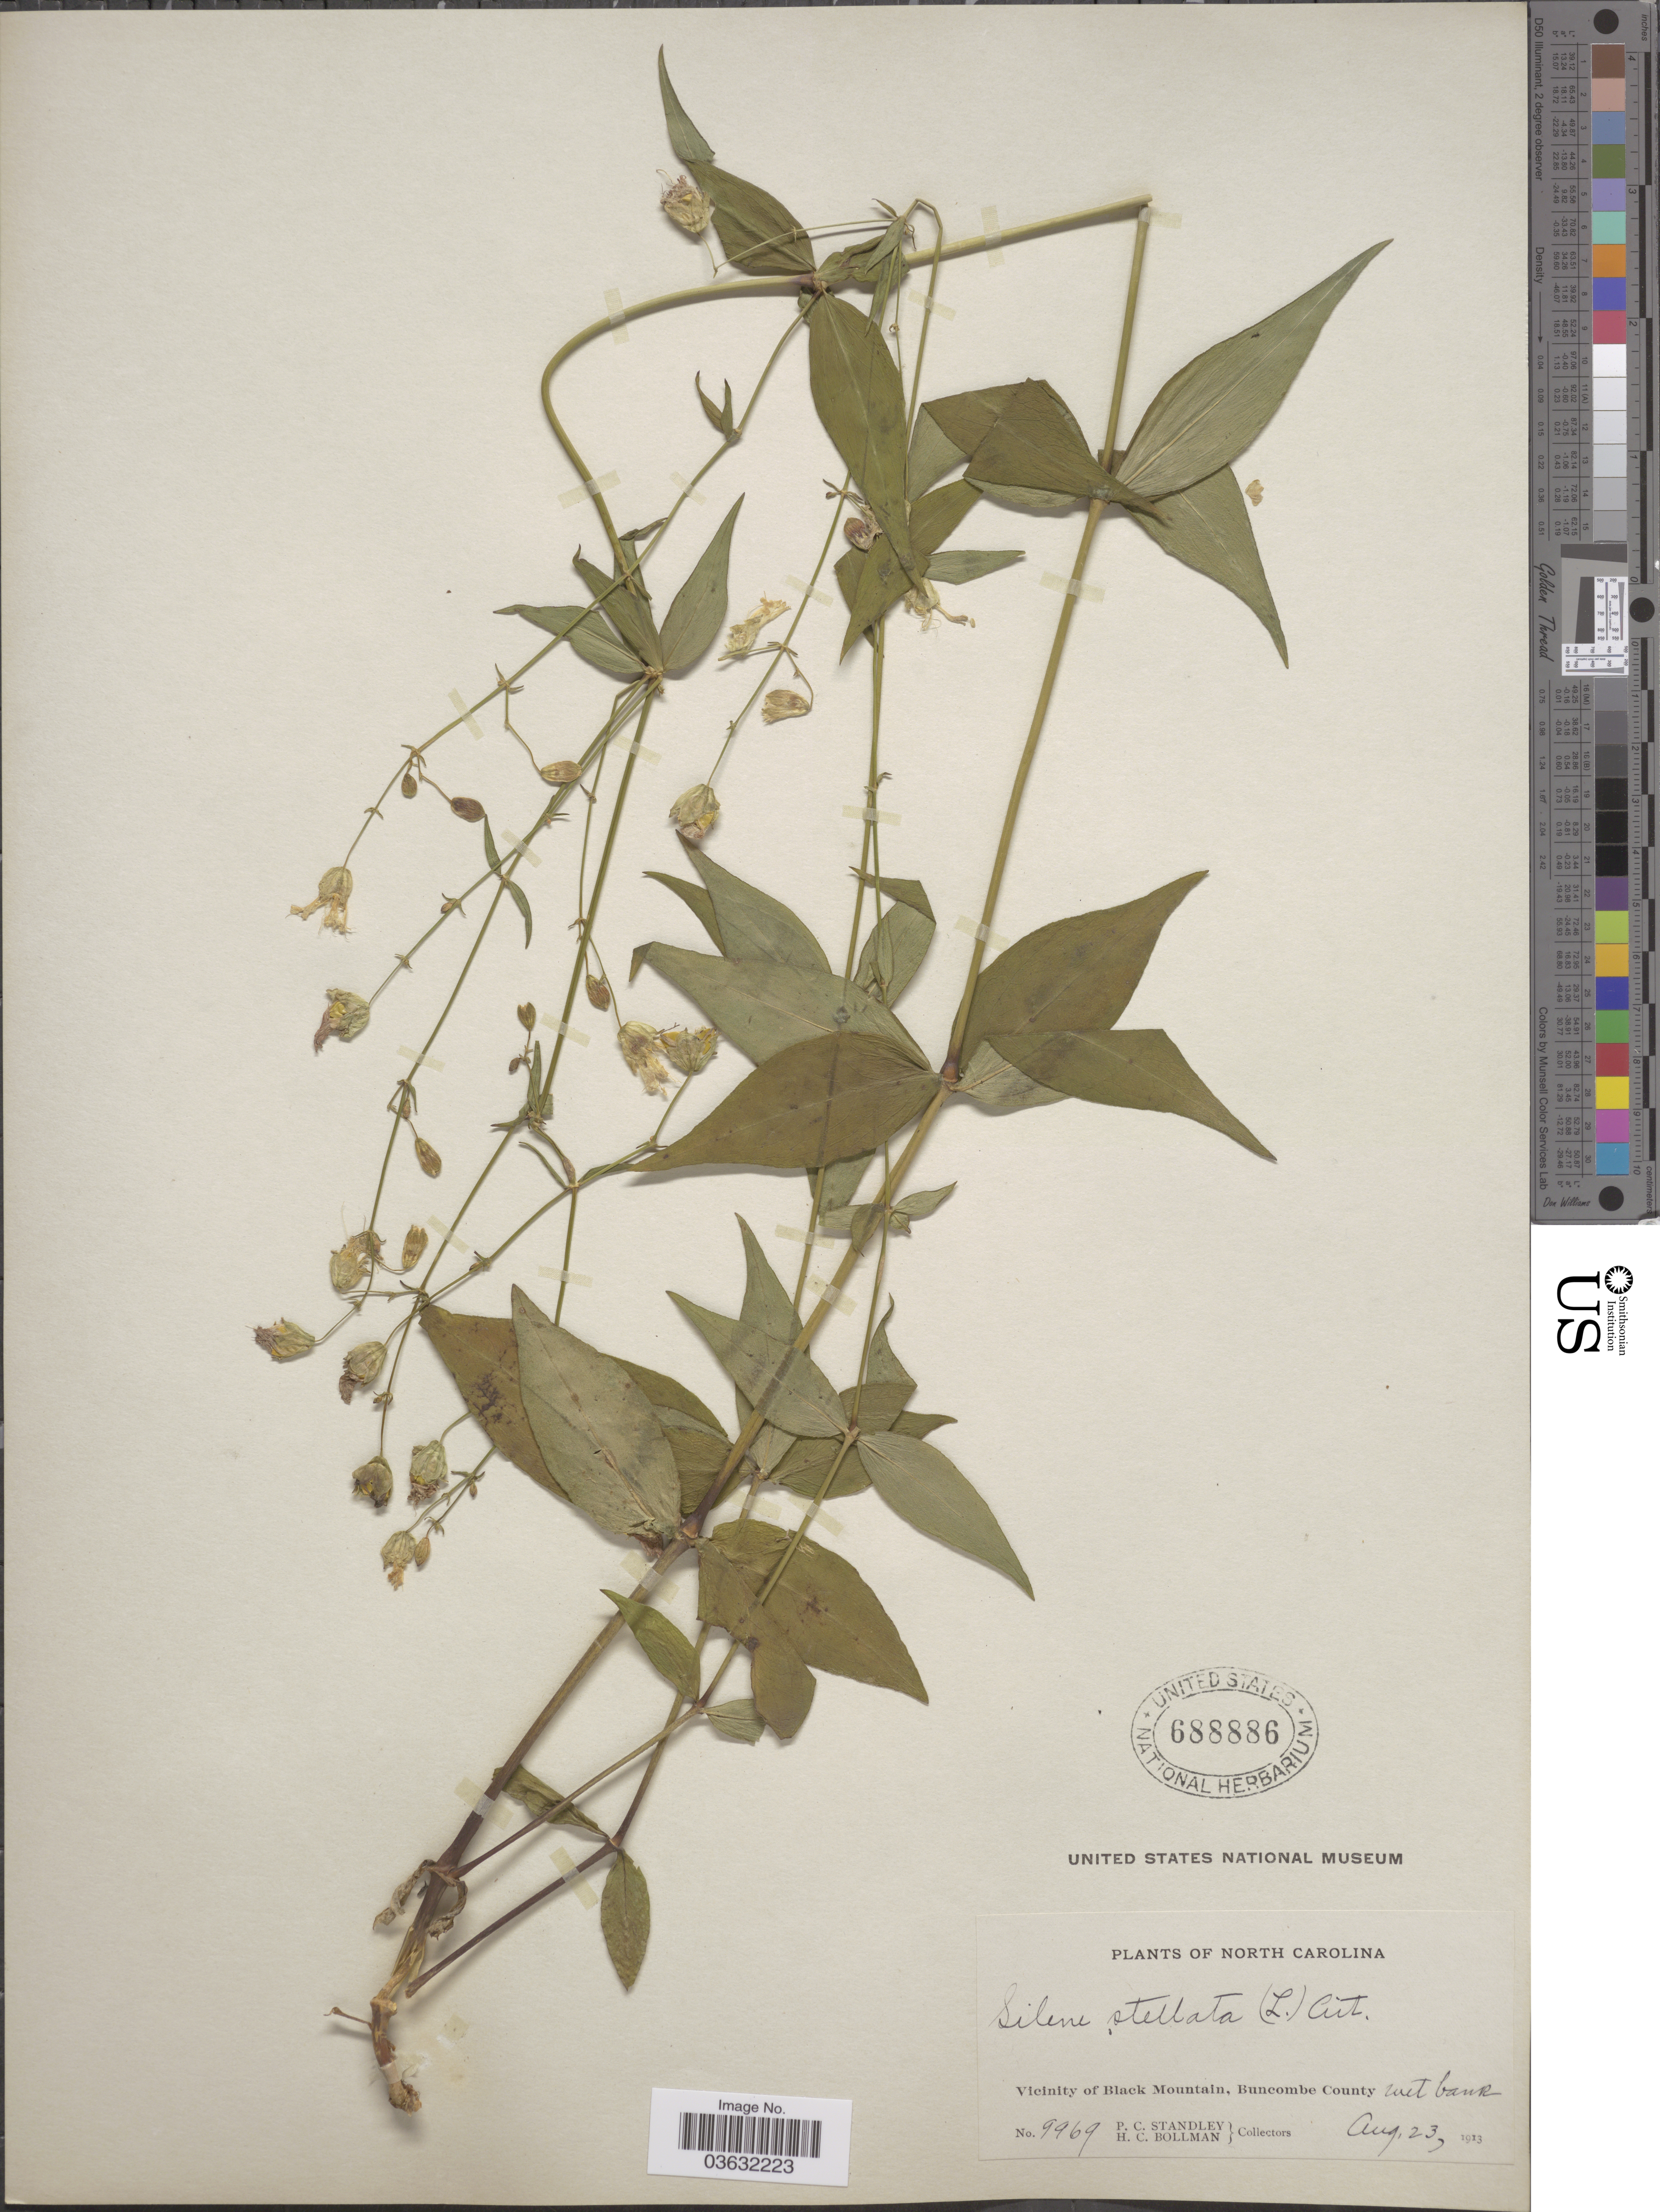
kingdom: Plantae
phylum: Tracheophyta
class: Magnoliopsida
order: Caryophyllales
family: Caryophyllaceae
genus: Silene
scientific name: Silene stellata var. stellata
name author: (L.) Coyte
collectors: P. C. Standley & H. C. Bollman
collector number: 9969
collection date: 1913-08-23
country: United States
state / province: North Carolina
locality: Vicinity of Black Mountain, Buncombe County.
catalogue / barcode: US 688886